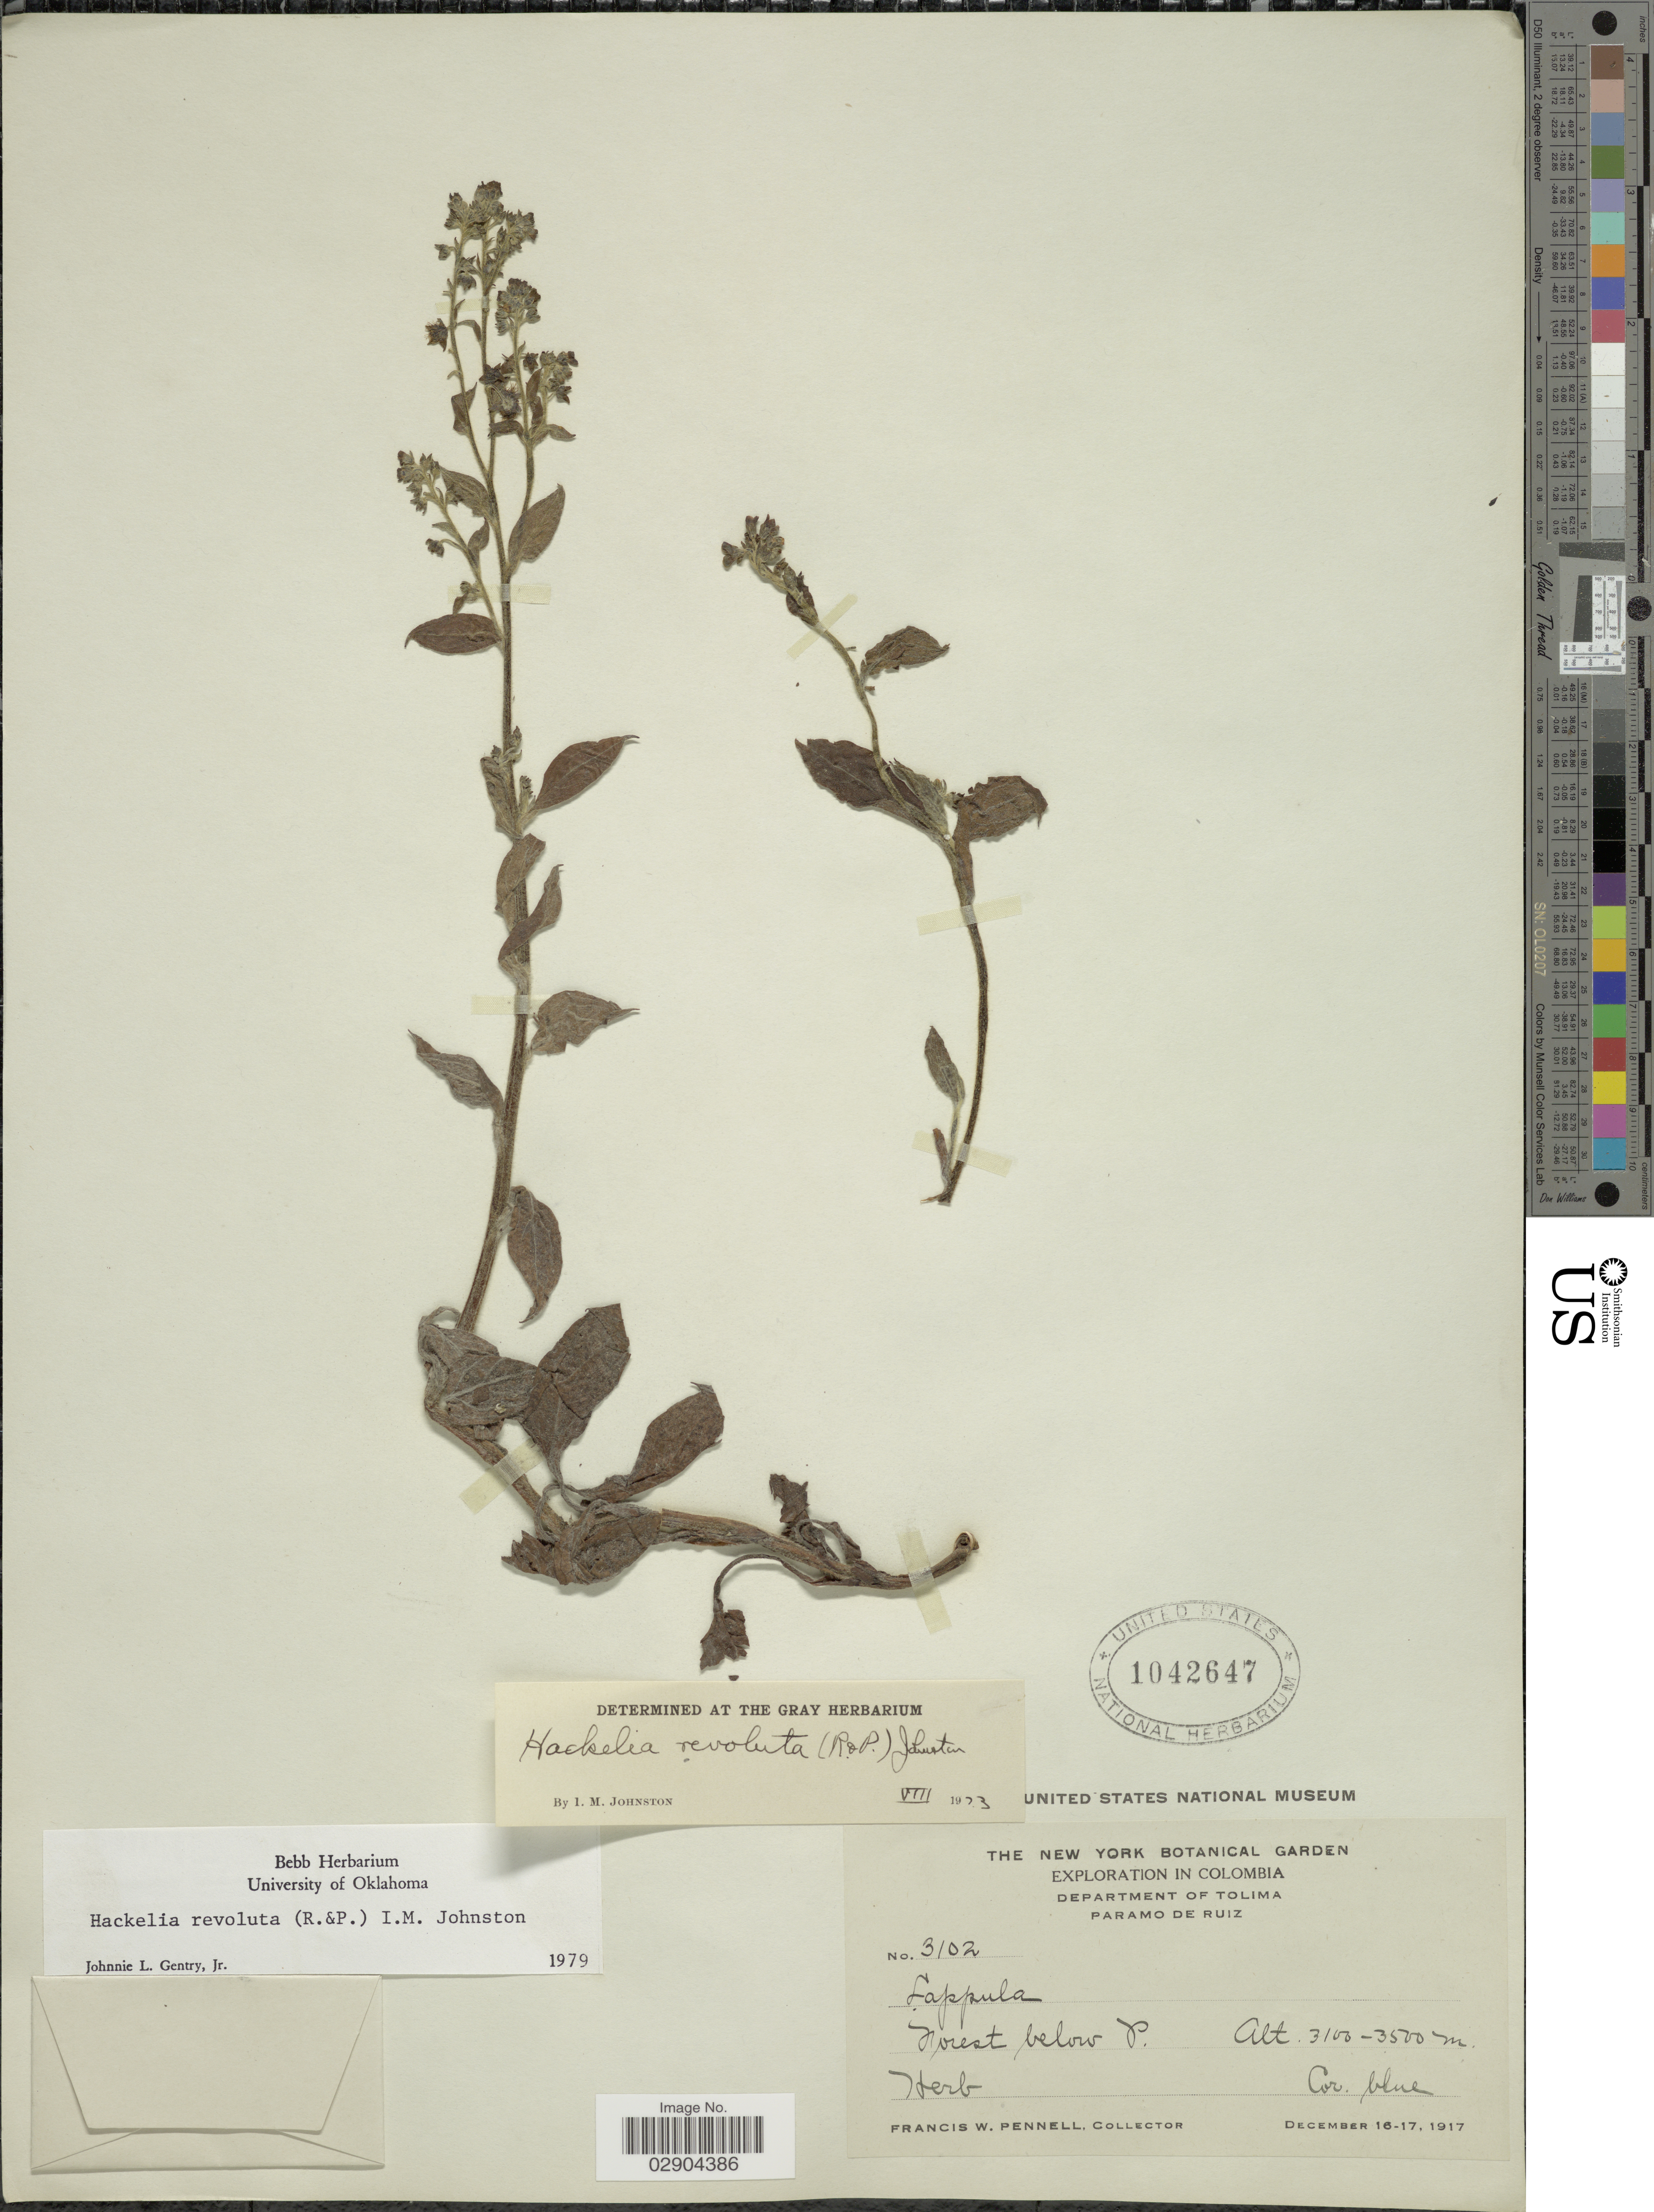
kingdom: Plantae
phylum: Tracheophyta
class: Magnoliopsida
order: Boraginales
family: Boraginaceae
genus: Hackelia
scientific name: Hackelia revoluta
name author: (Ruiz & Pav.) I.M. Johnst.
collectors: F. W. Pennell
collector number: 3102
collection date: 1917-12-16/1917-12-17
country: Colombia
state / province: Tolima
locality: Department of Tolima. Paramo de Ruiz. Forest below P.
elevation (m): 3100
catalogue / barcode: US 1042647